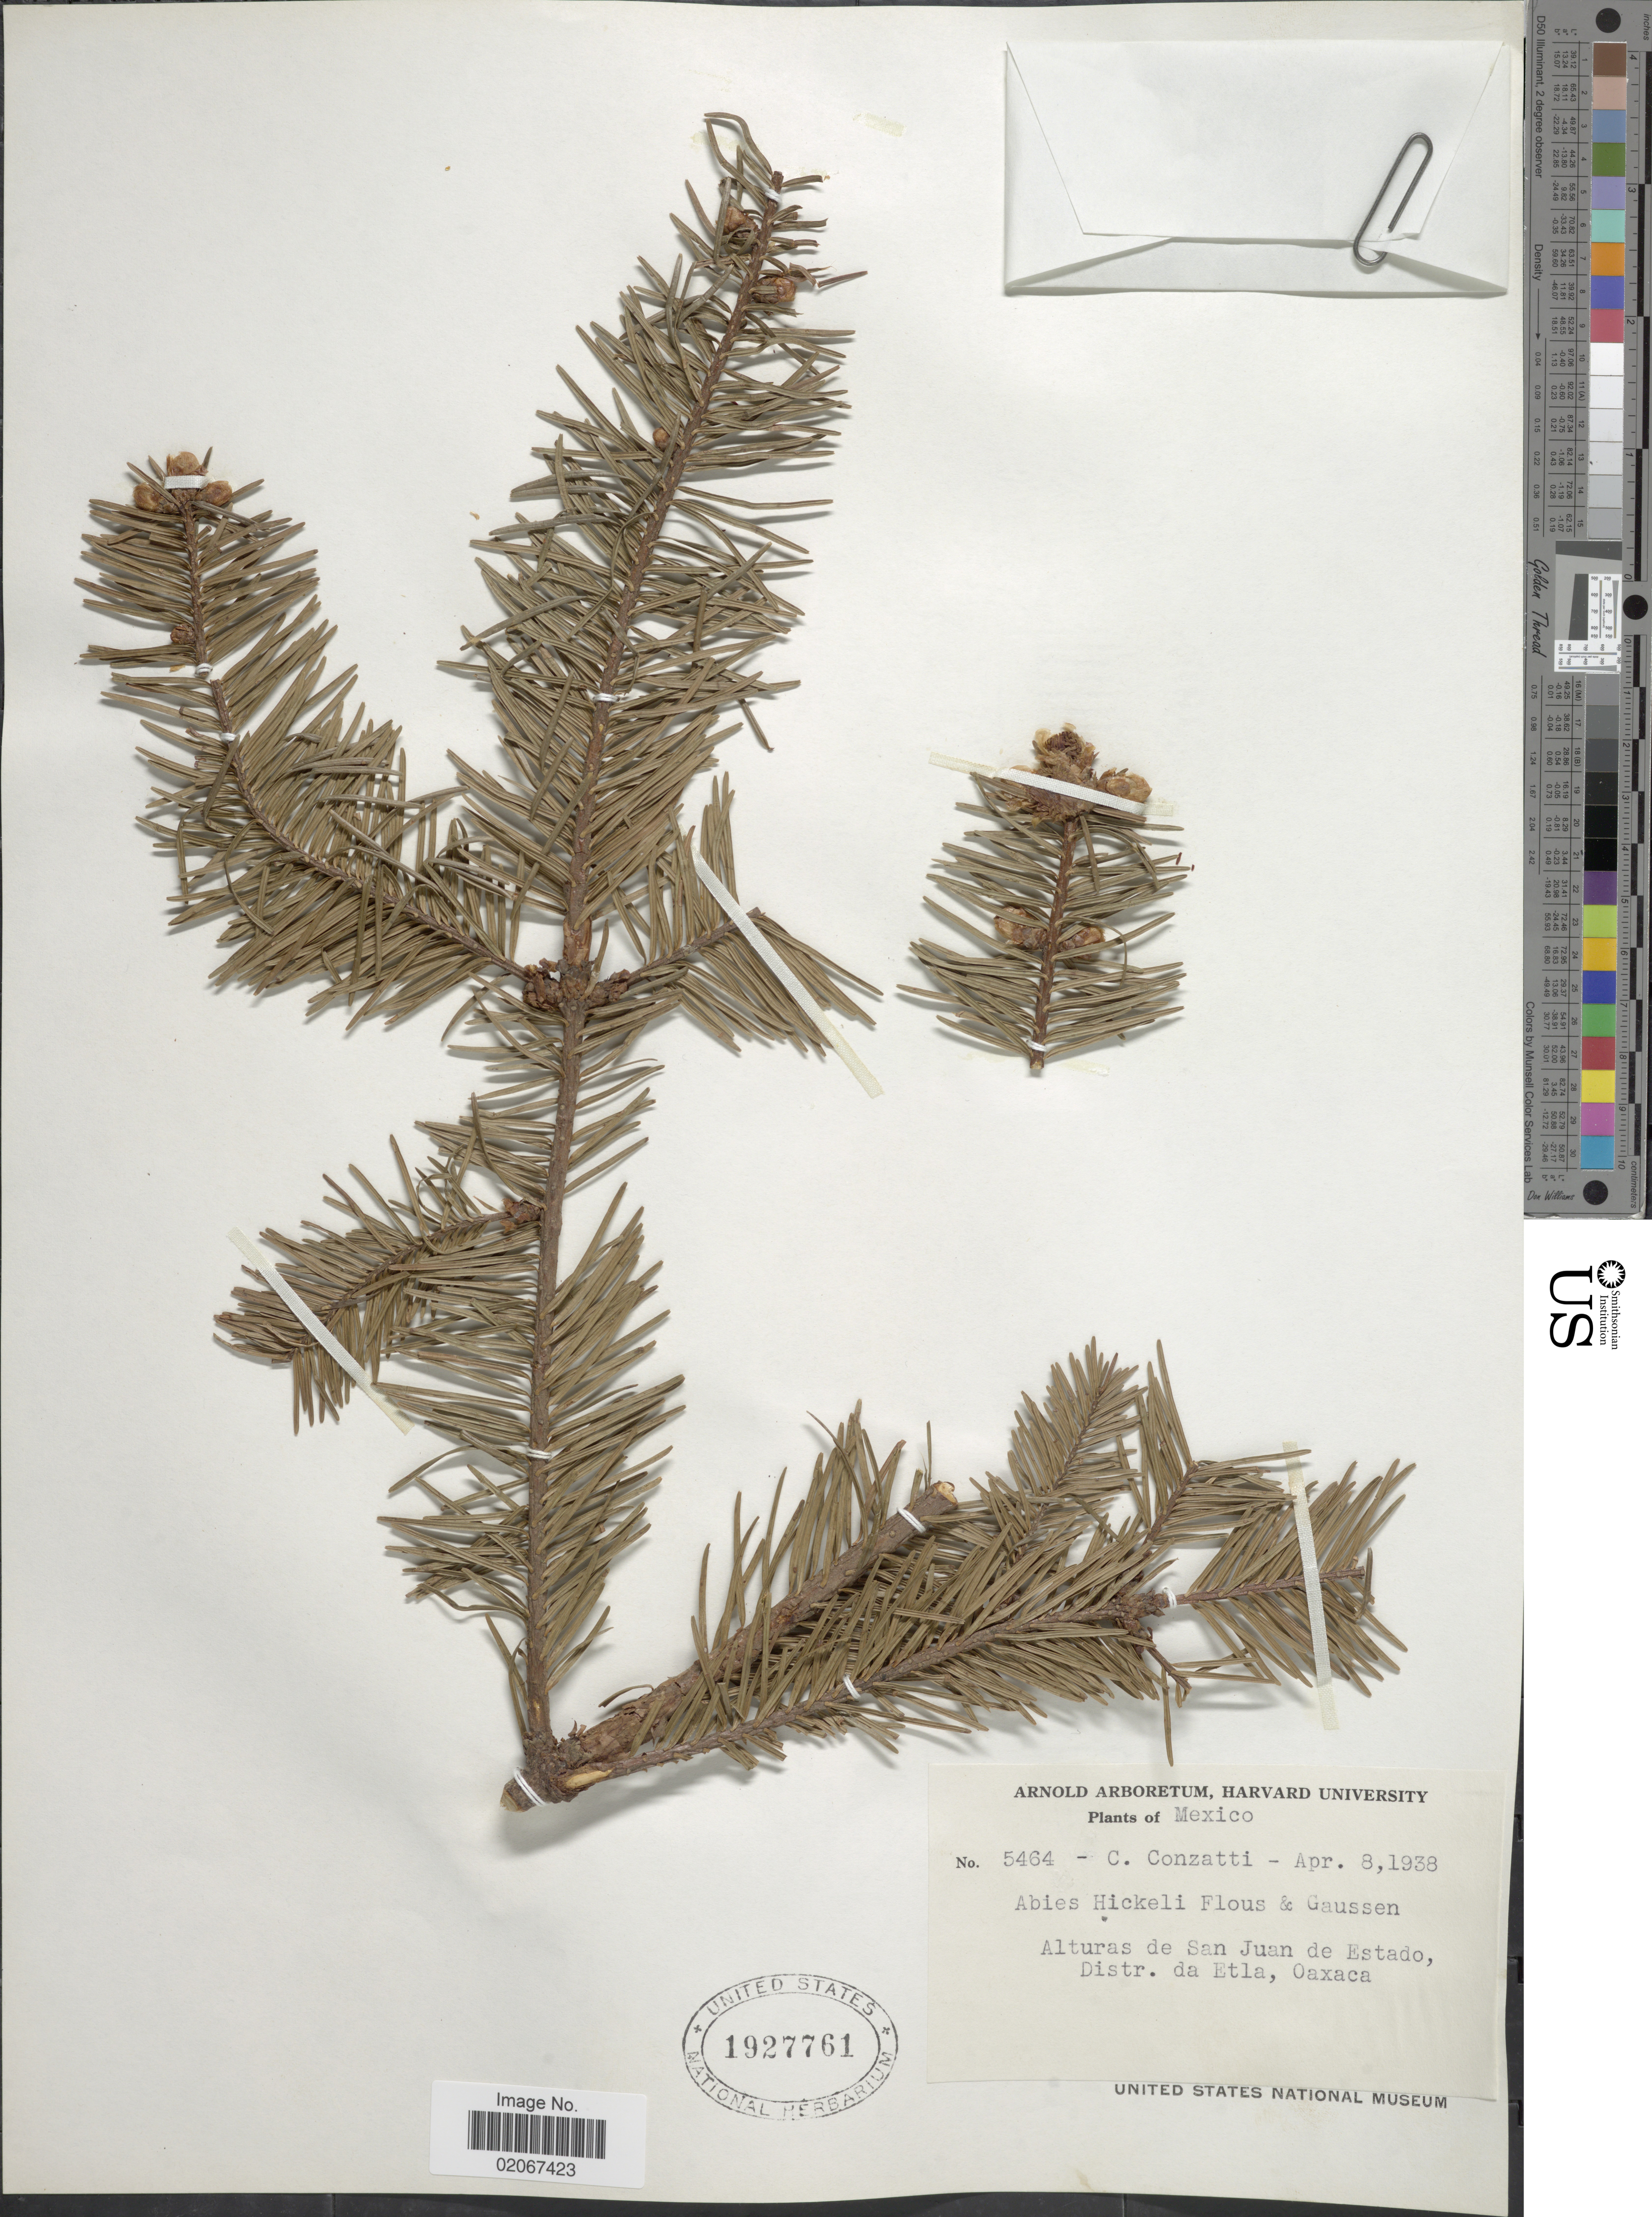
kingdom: Plantae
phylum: Tracheophyta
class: Pinopsida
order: Pinales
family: Pinaceae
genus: Abies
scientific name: Abies hickelii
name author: Flous & Gaussen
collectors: C. Conzatti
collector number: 5464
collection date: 1938-04-08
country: Mexico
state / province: Oaxaca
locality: Alturas de San Juan de Estado, Distr. de Etla, Oaxaca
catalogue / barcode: US 1927761